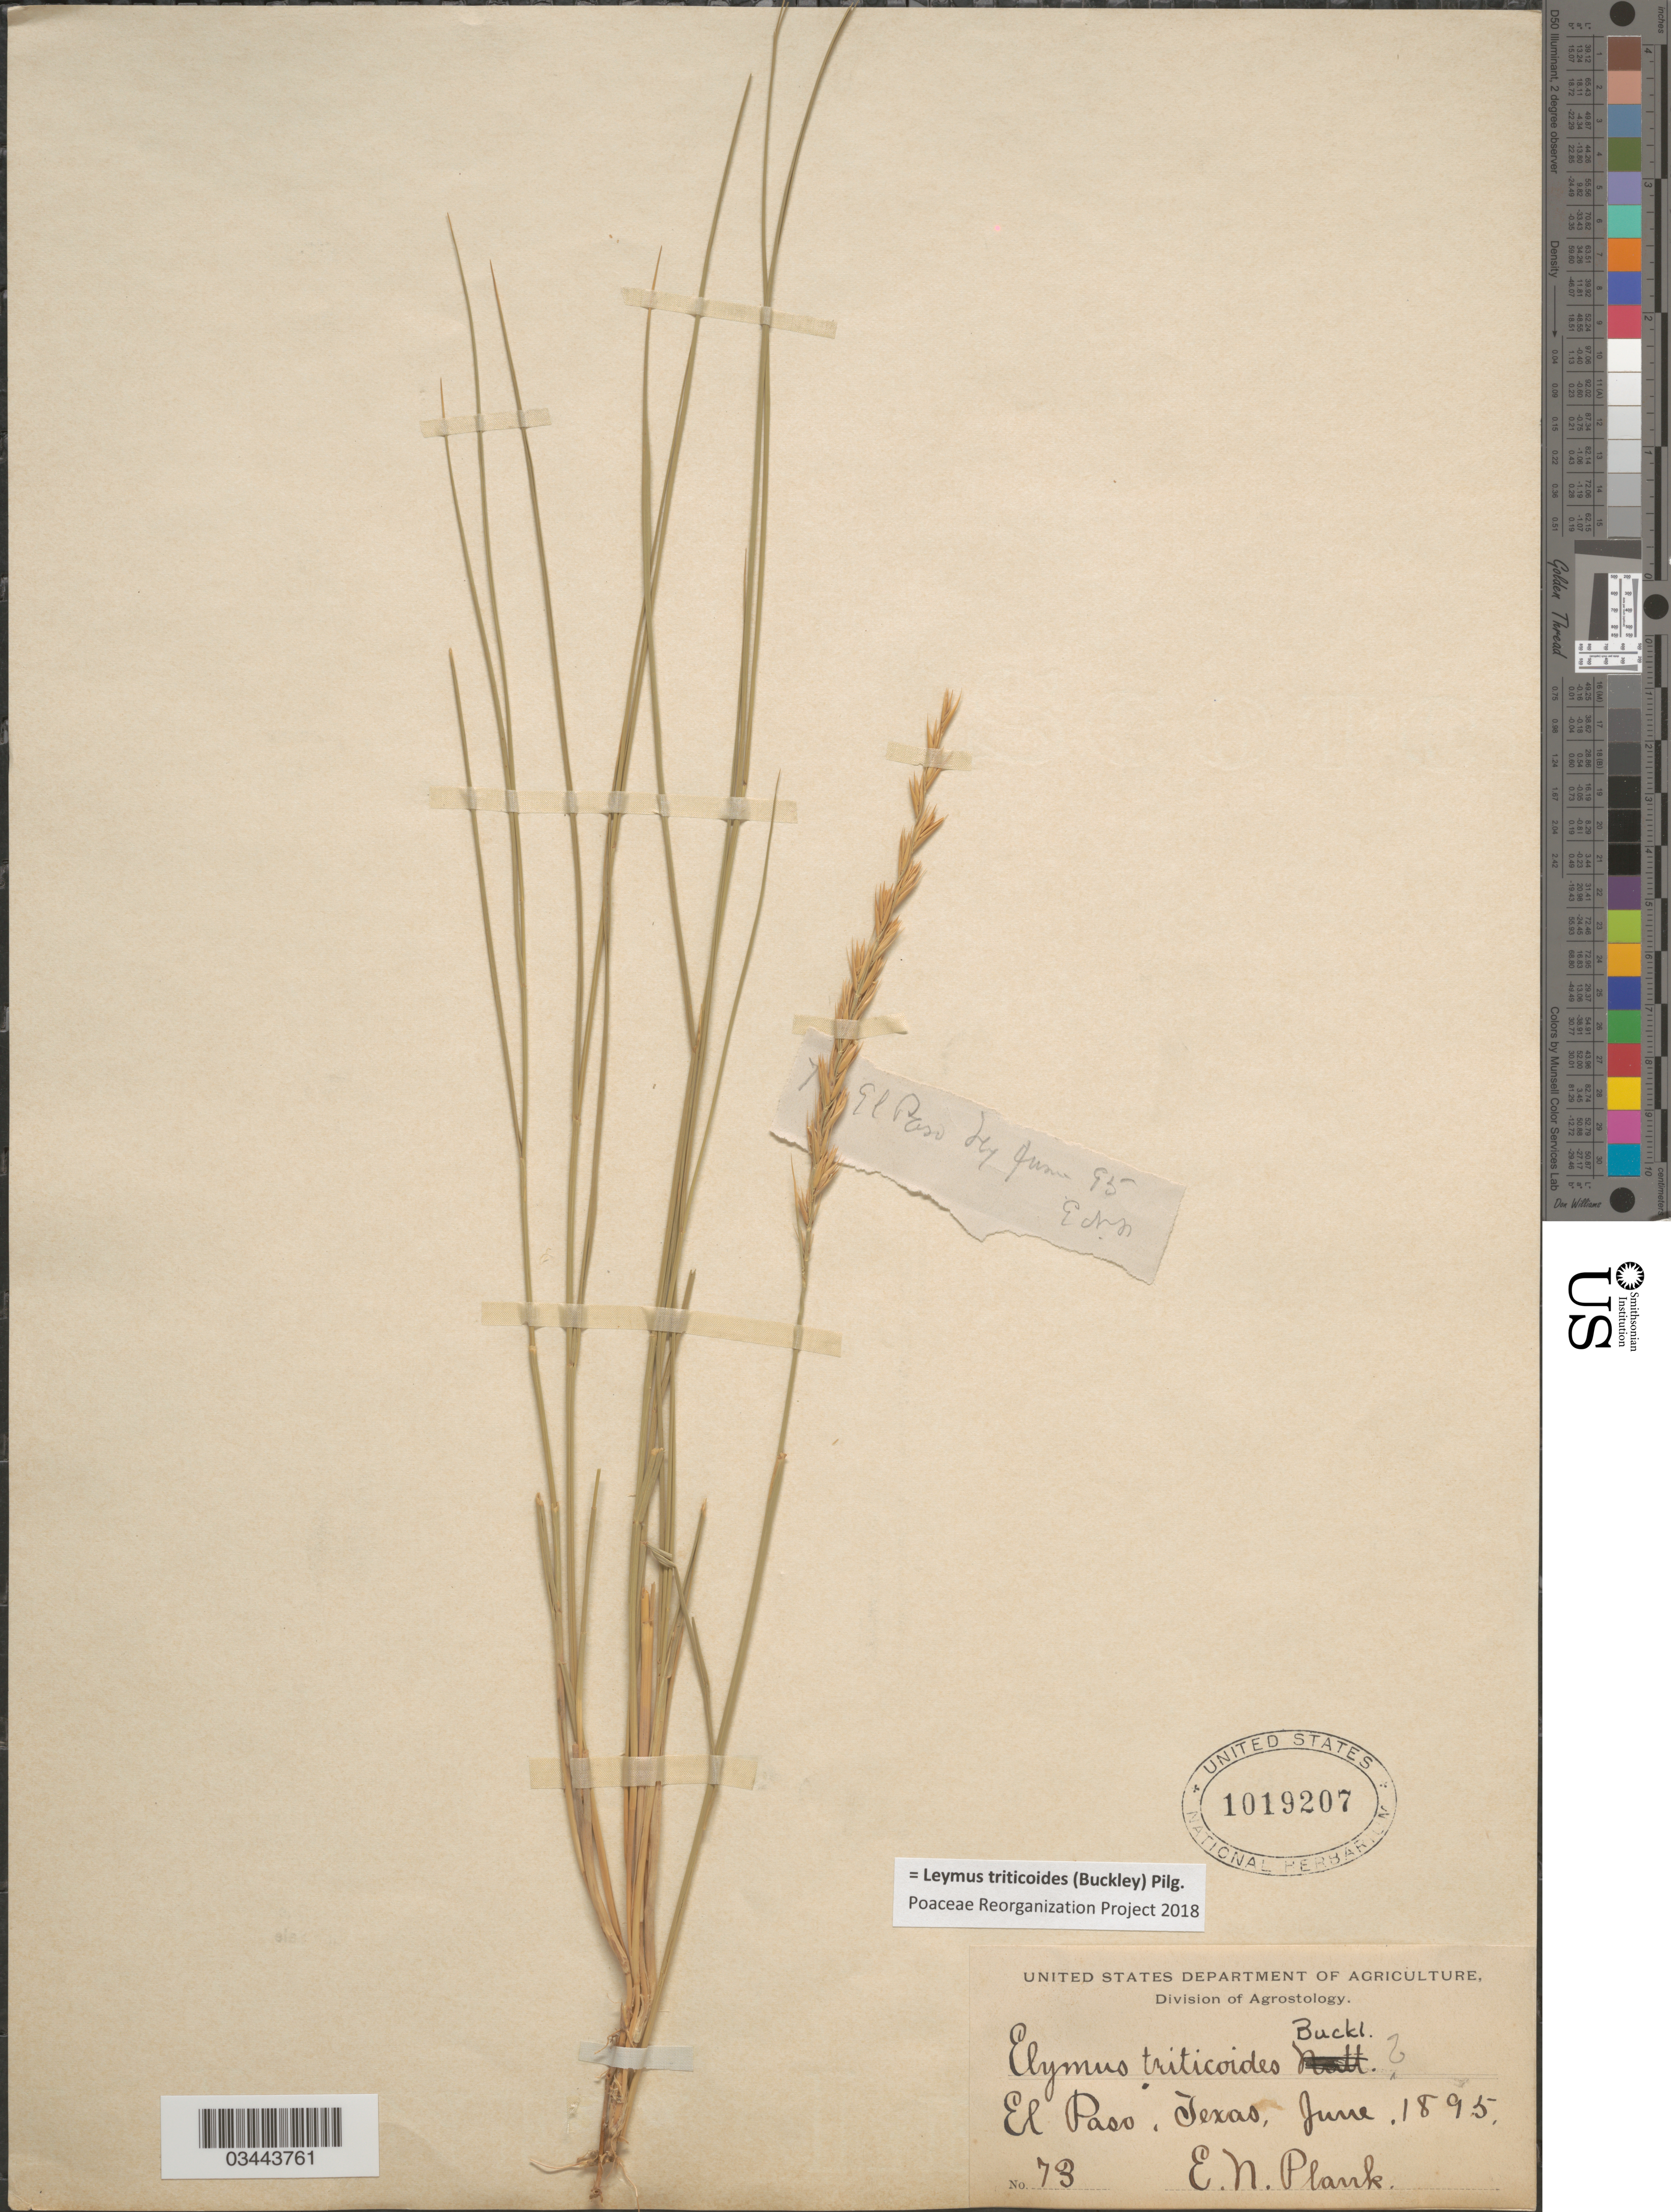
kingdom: Plantae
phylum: Tracheophyta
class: Liliopsida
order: Poales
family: Poaceae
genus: Leymus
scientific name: Leymus triticoides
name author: (Buckley) Pilg.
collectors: E. Plank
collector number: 73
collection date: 1895-06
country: United States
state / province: Texas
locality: El Paso.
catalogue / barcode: US 1019207